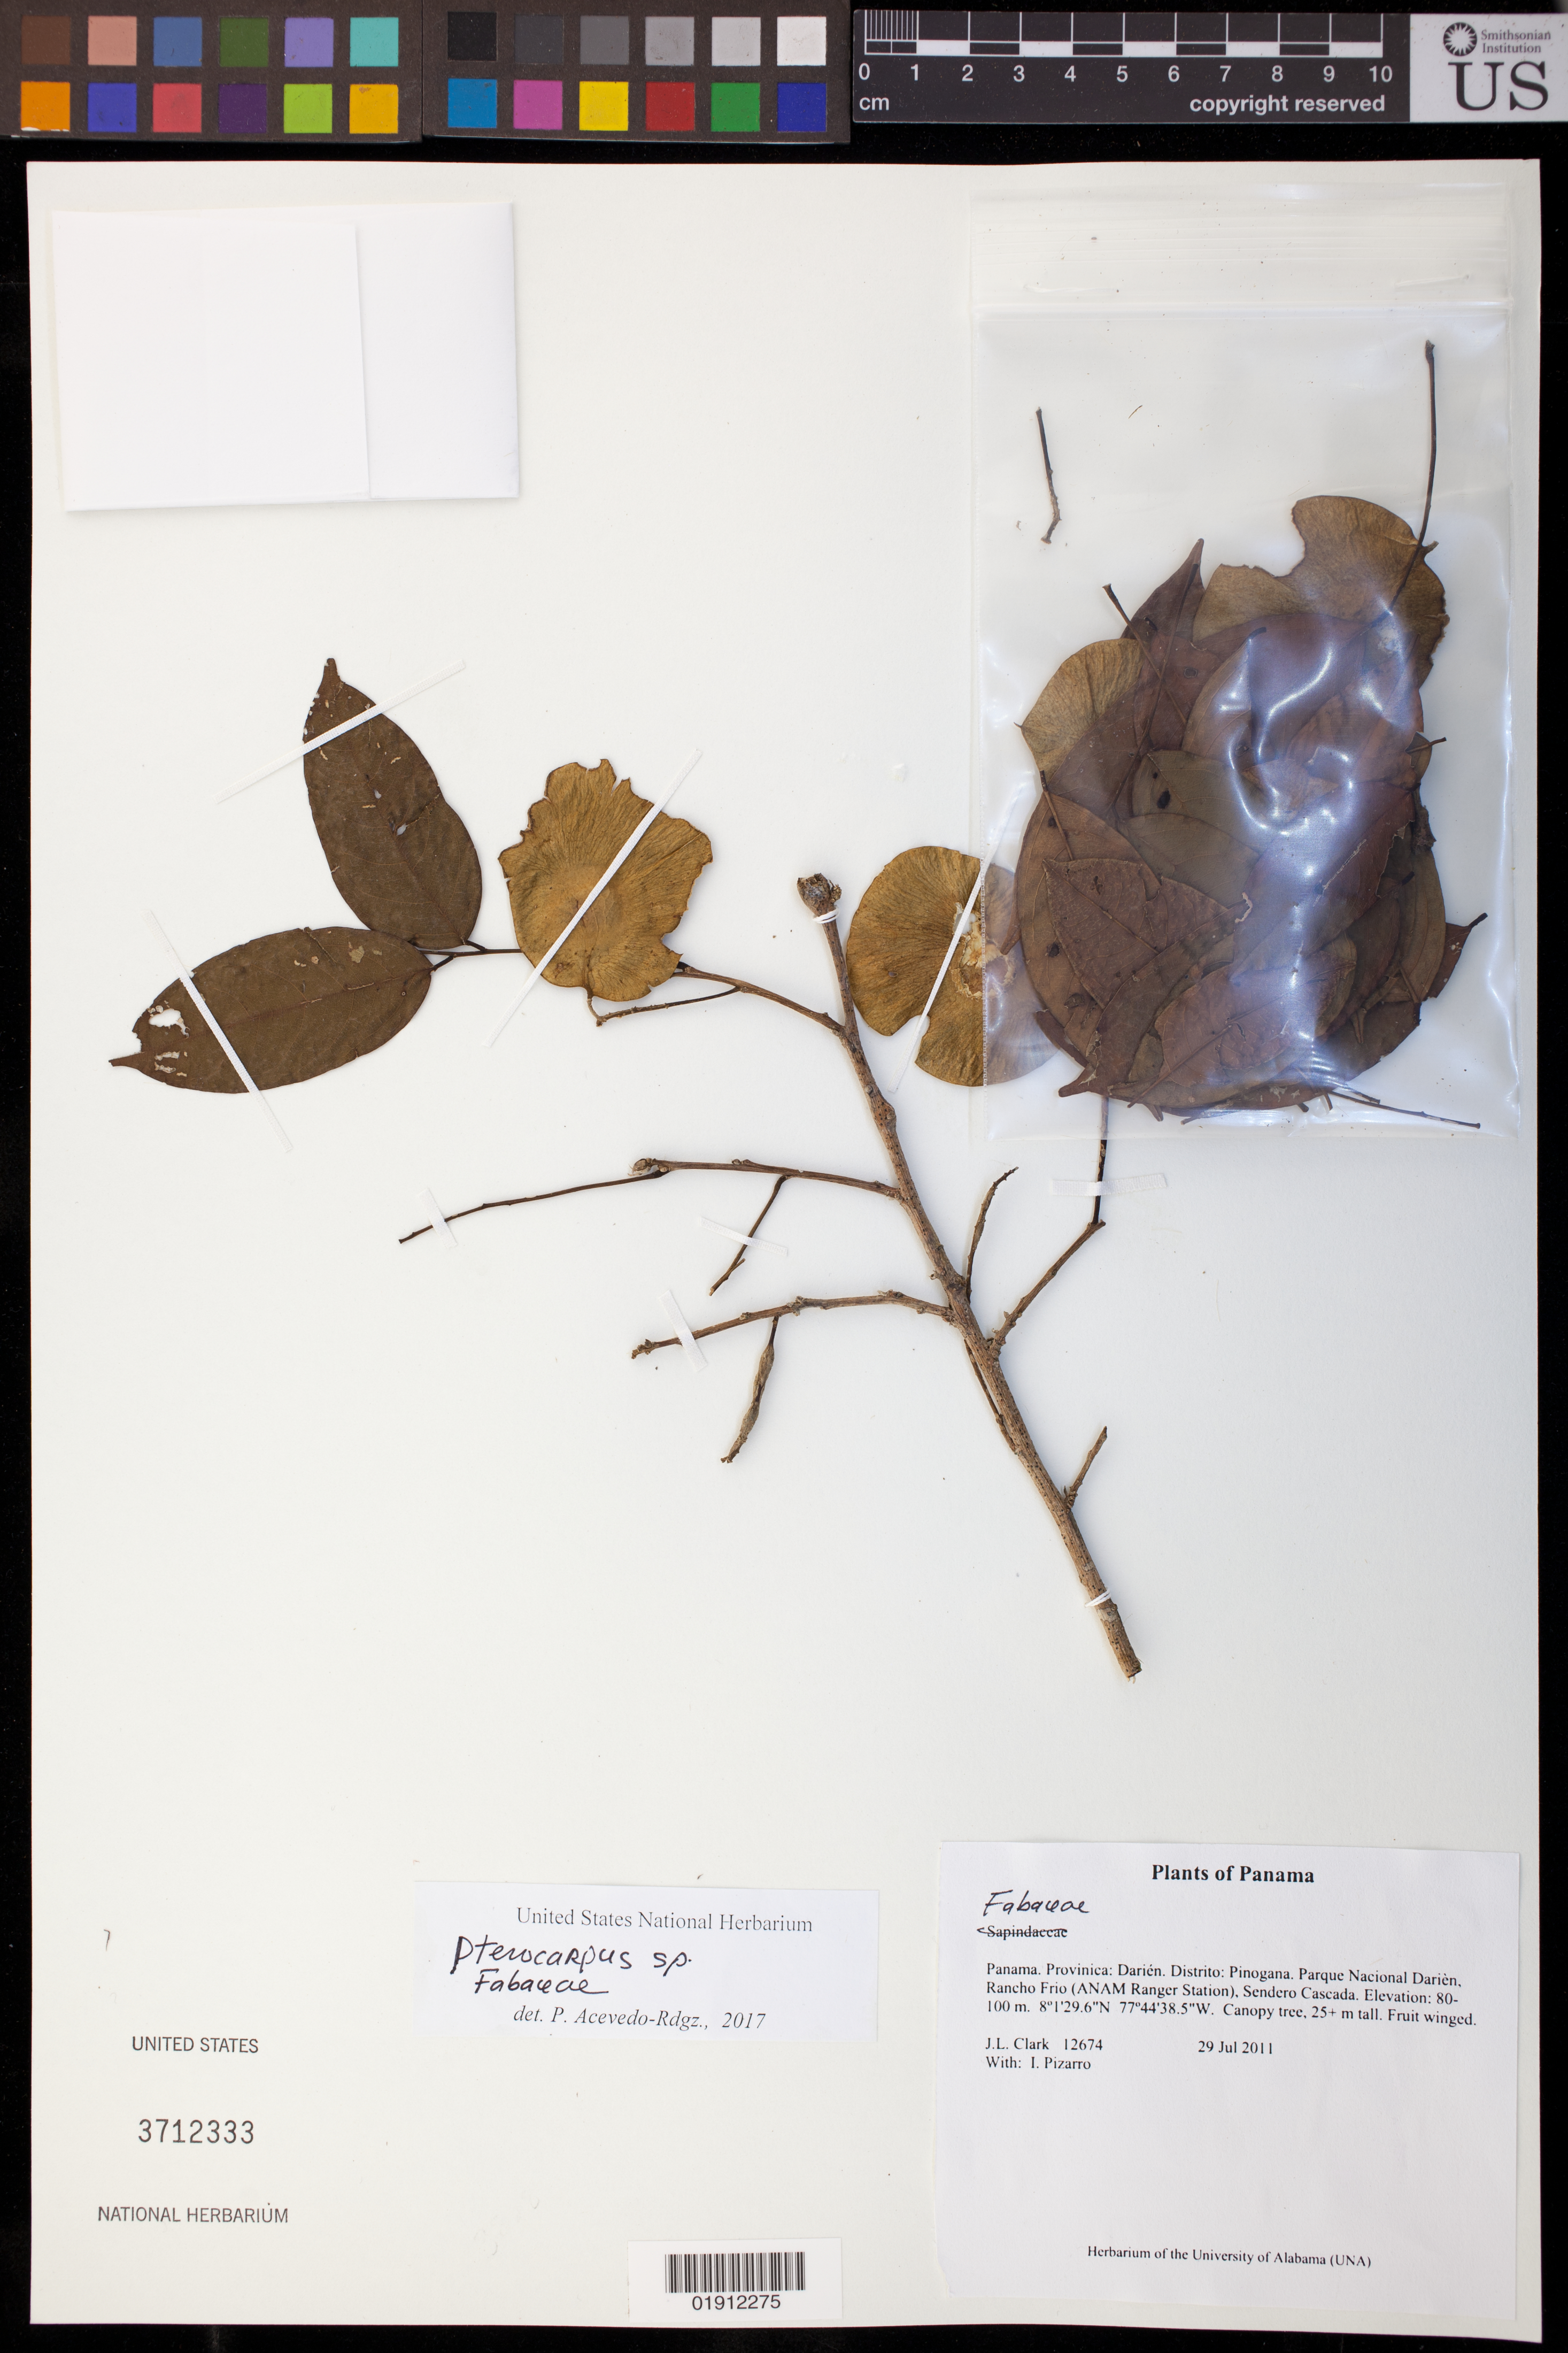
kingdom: Plantae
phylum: Tracheophyta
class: Magnoliopsida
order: Fabales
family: Fabaceae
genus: Pterocarpus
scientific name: Pterocarpus sp.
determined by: Acevedo-Rodríguez, P., (BOT), Smithsonian Institution - National Museum of Natural History (UNITED STATES)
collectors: J. L. Clark & I. Pizarro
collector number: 12674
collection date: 2011-07-29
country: Panama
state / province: Darién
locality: Distrito Pinogana. Parque Nacional Darién. Rancho Frio (ANAM Ranger Station), Sendero Cascada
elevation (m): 80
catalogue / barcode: US 3712333